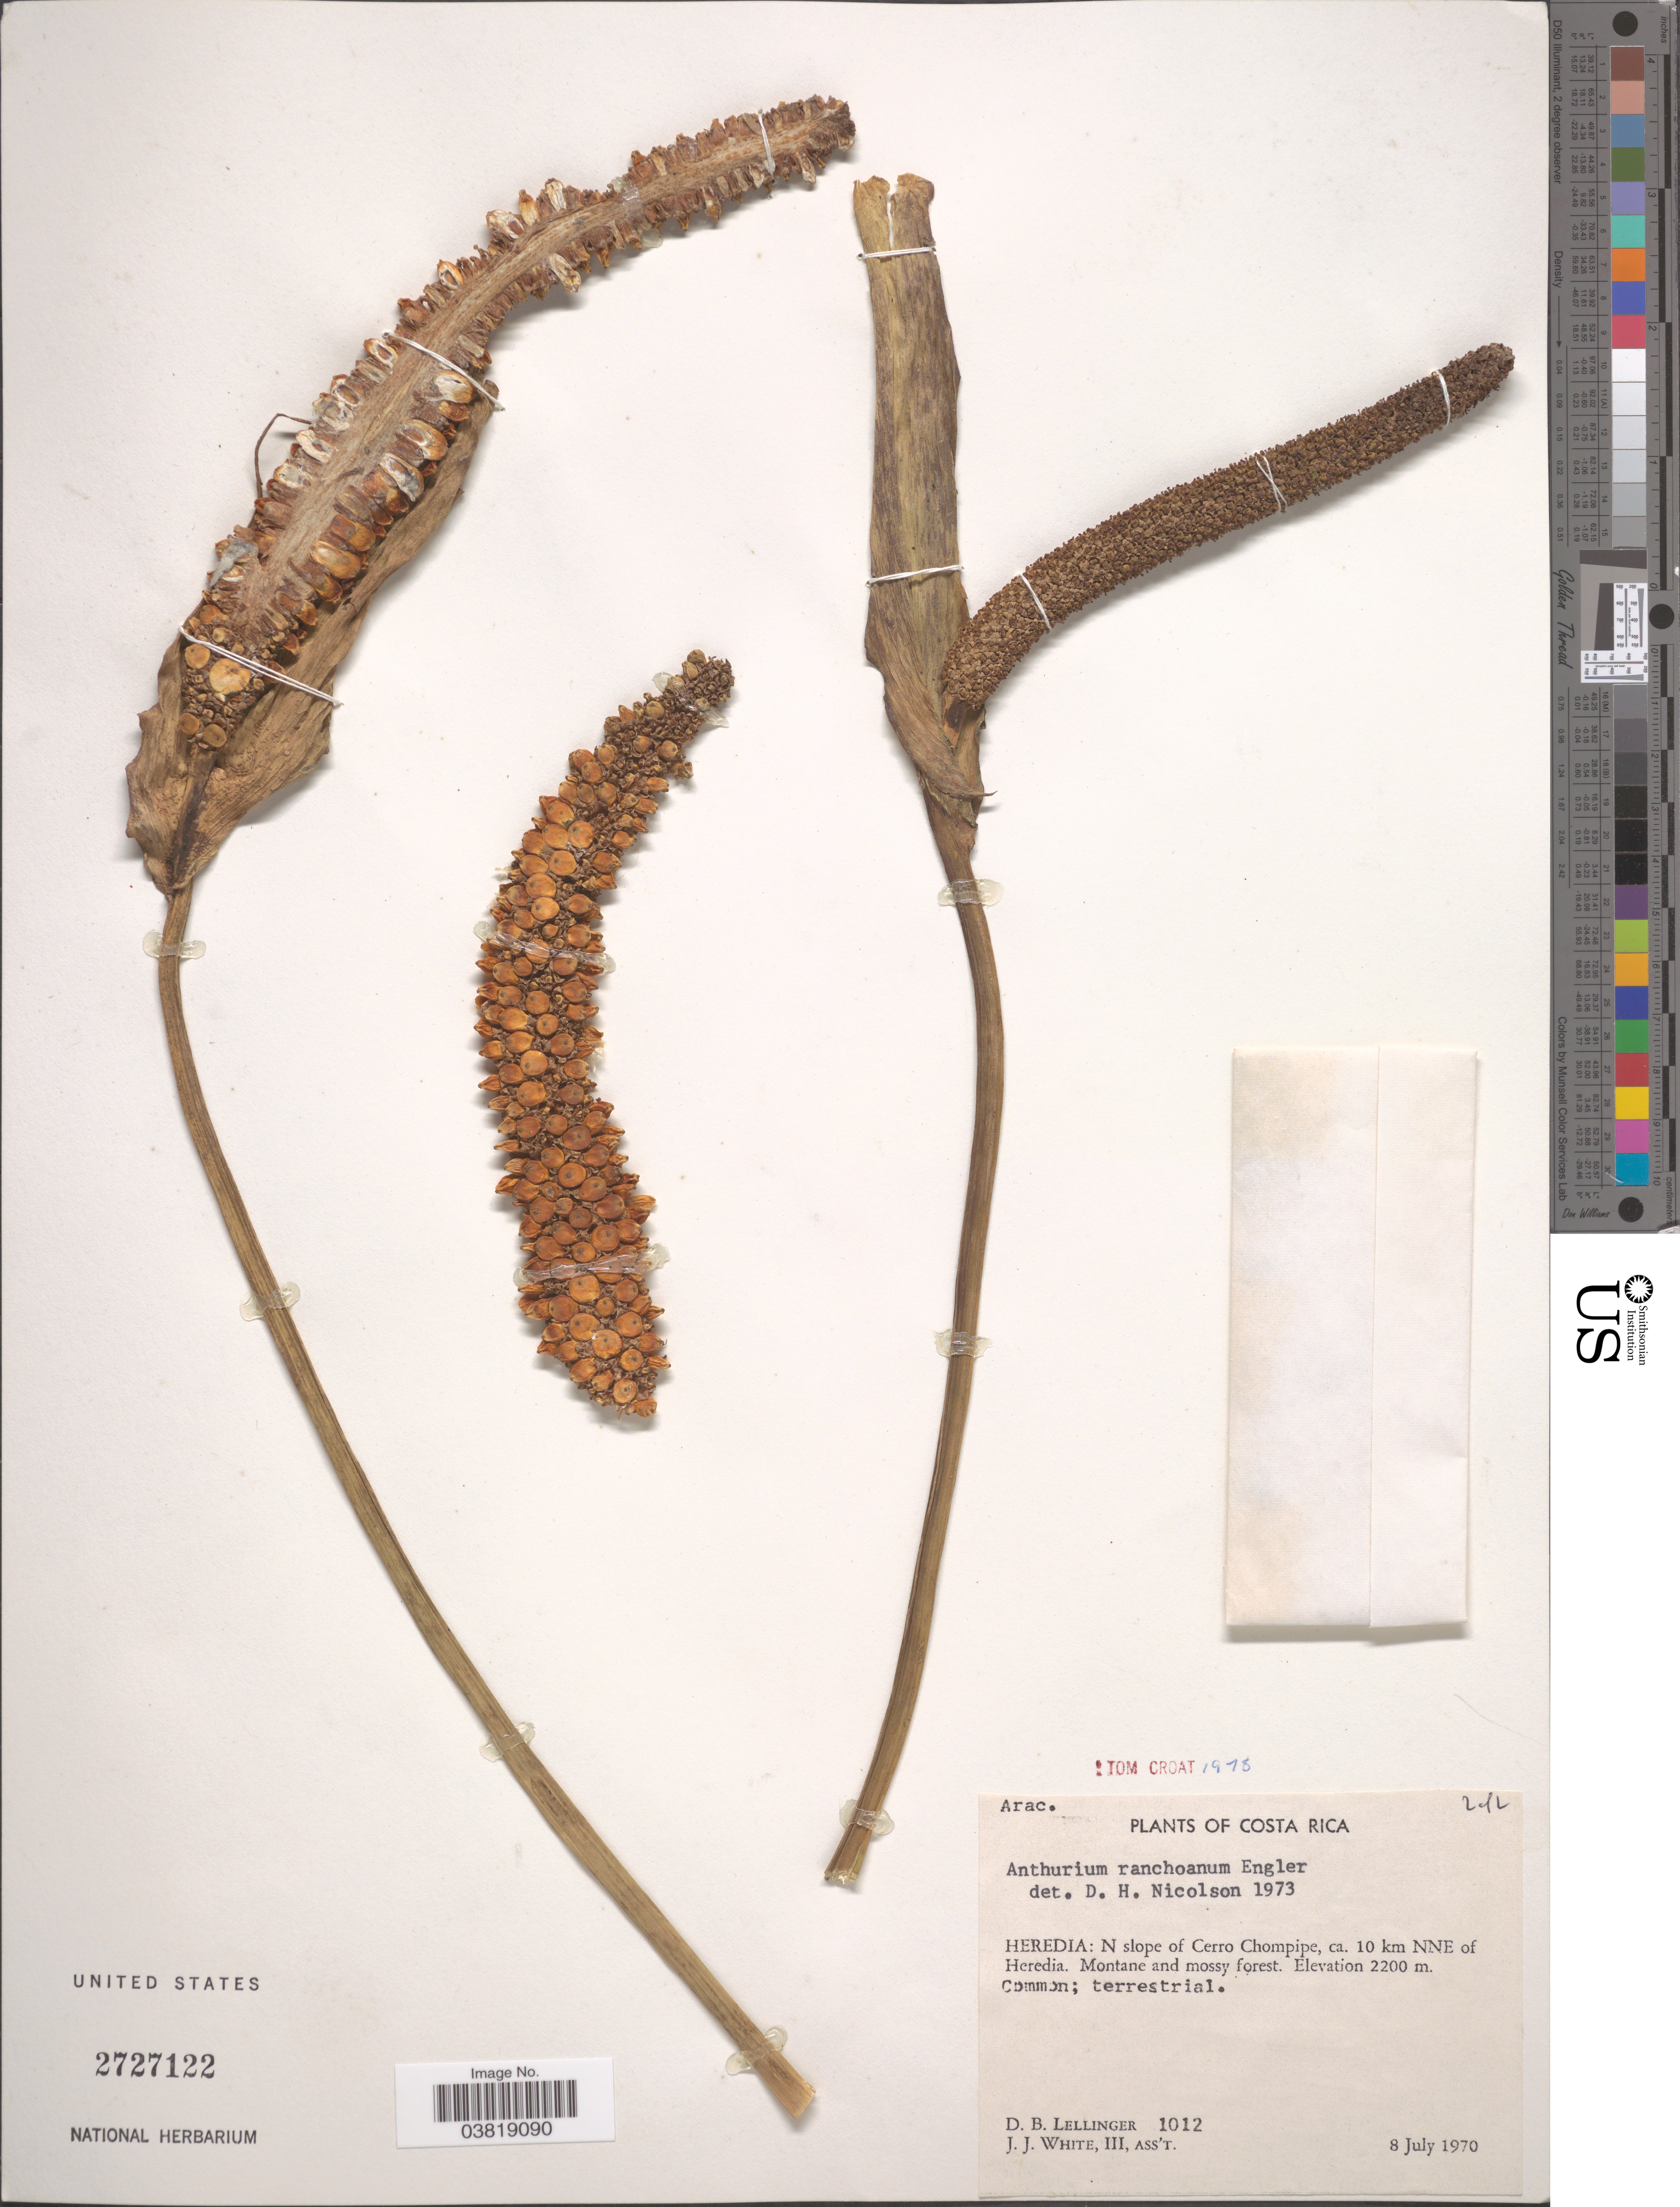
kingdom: Plantae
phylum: Tracheophyta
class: Liliopsida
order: Alismatales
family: Araceae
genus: Anthurium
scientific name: Anthurium ranchoanum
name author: Engl.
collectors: D. B. Lellinger & J. J. White III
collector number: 1012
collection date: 1970-07-08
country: Costa Rica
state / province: Heredia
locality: N slope of Cerro Chompipe, ca. 10 km NNE of Heredia.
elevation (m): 2200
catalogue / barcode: US 2727122